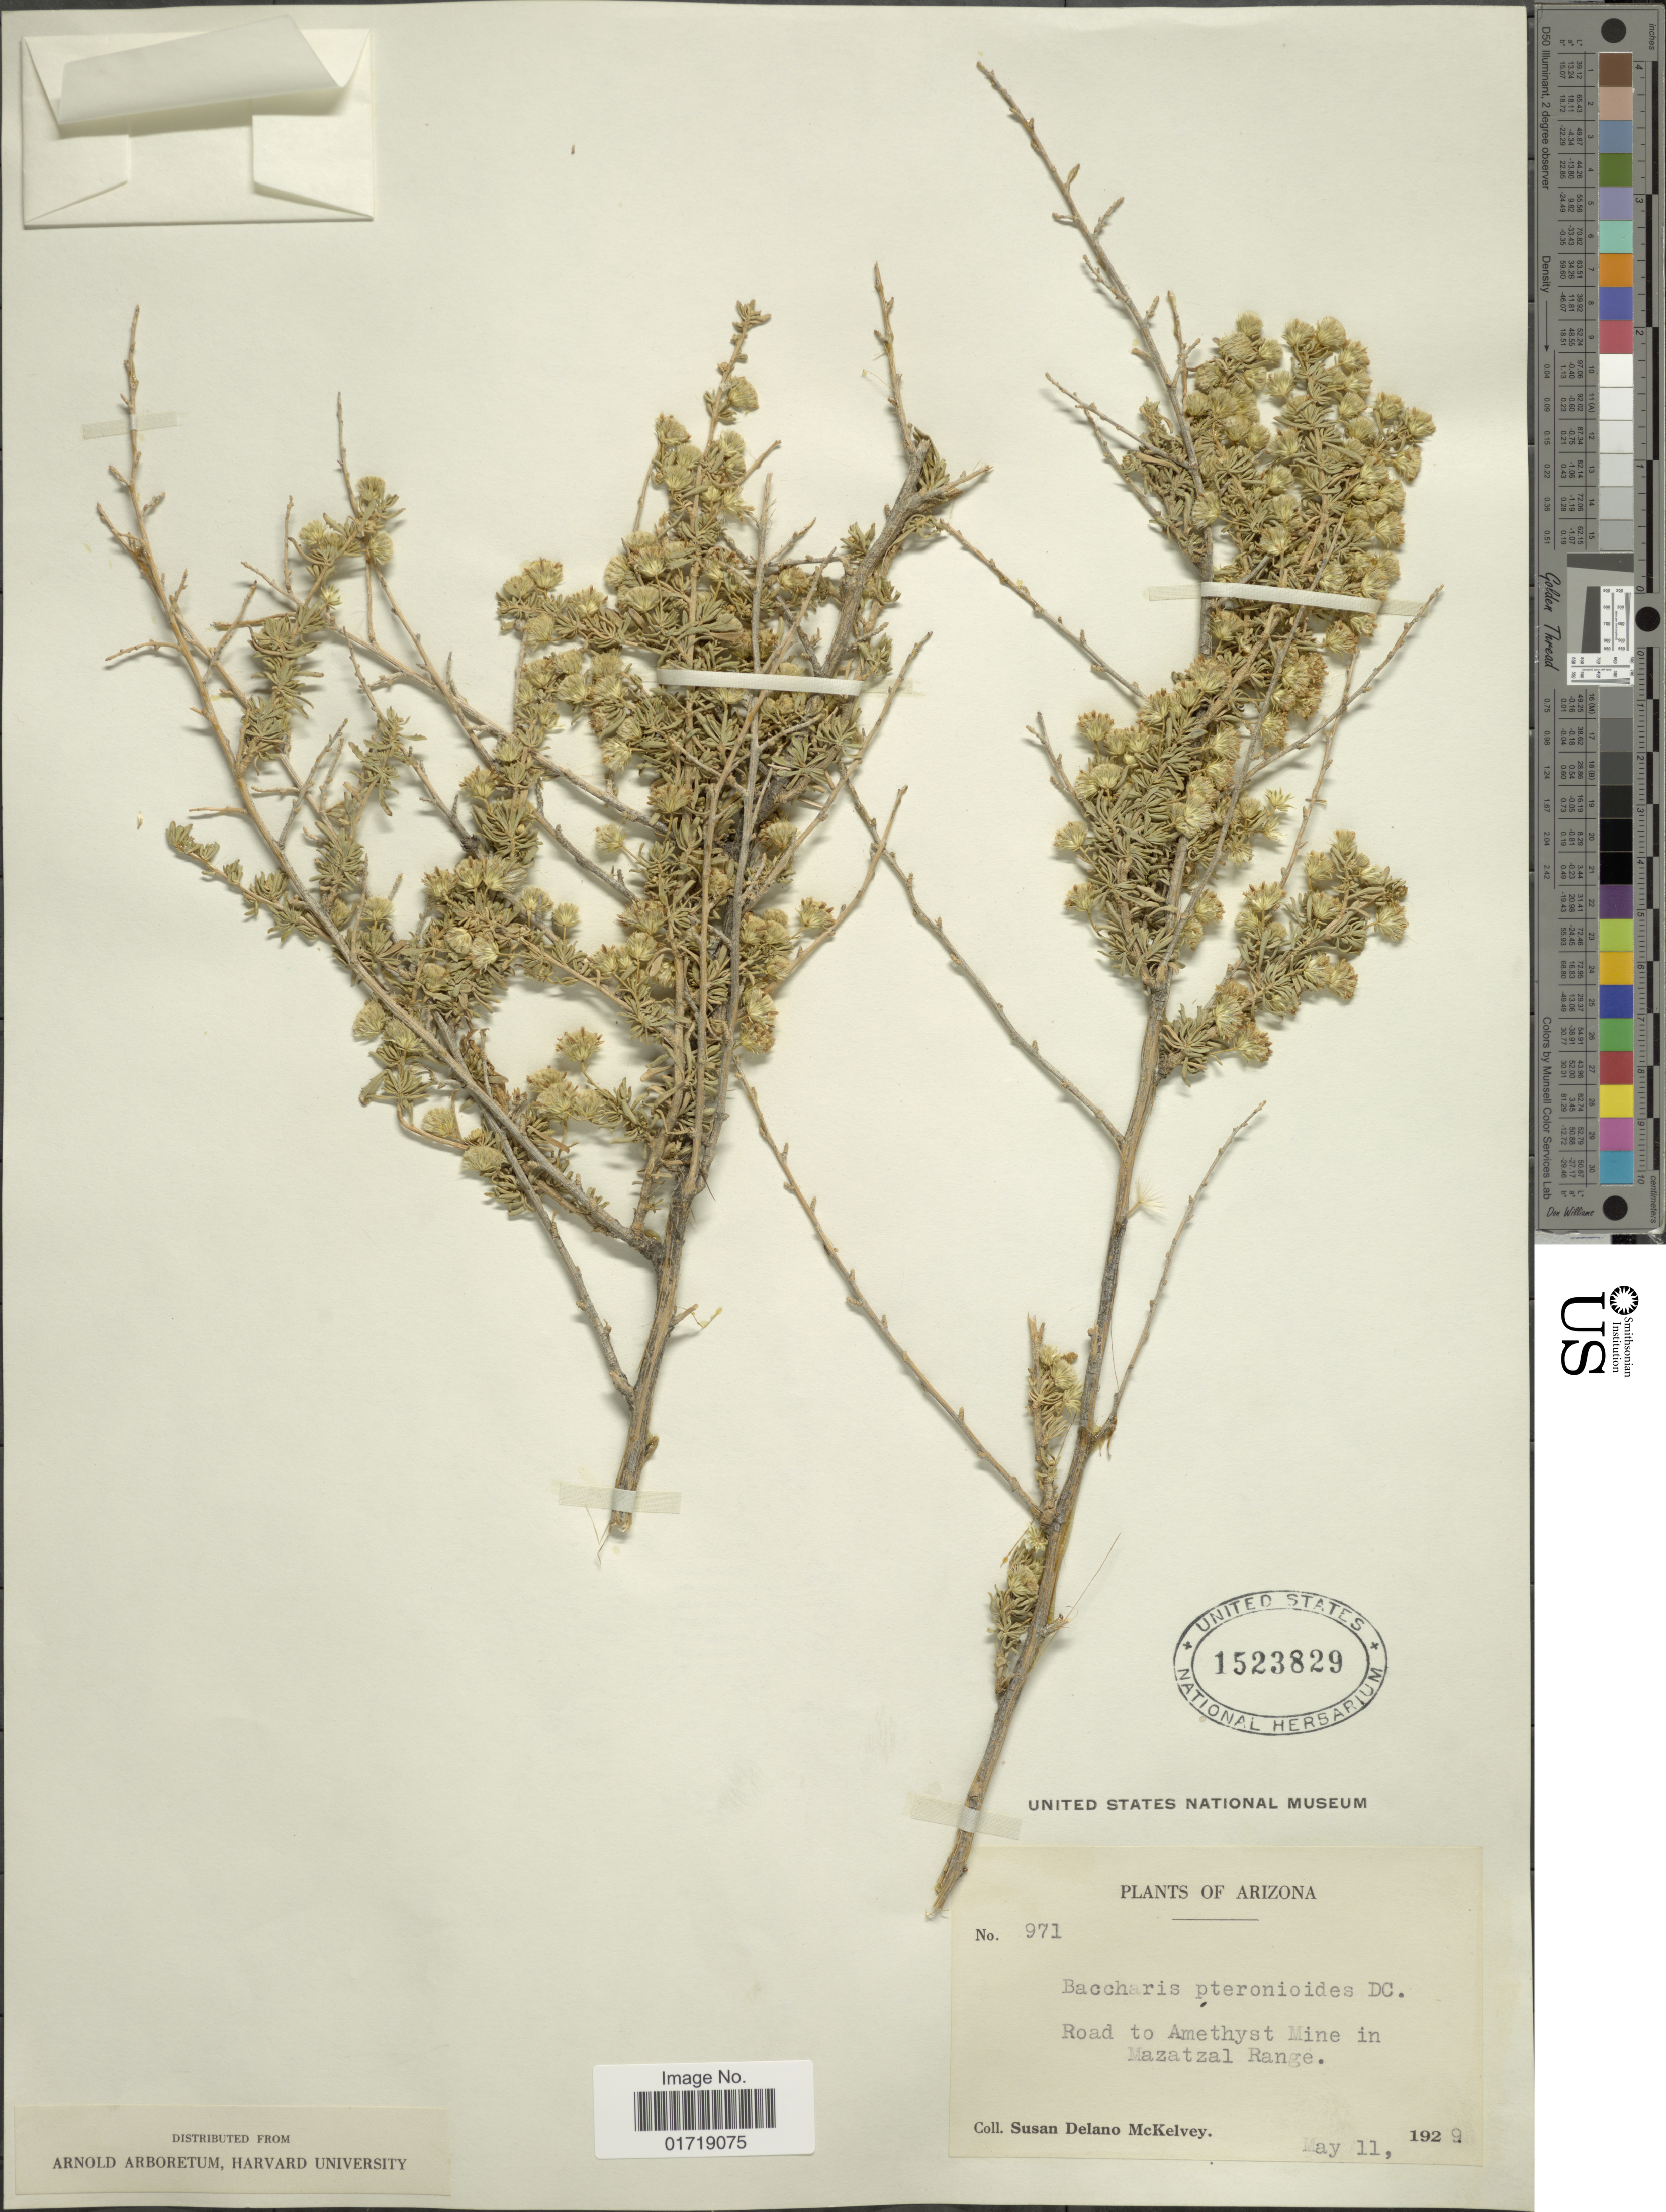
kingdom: Plantae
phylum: Tracheophyta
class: Magnoliopsida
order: Asterales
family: Asteraceae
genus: Baccharis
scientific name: Baccharis pteronioides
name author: DC.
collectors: S. A. McKelvey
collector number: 971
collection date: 1929-05-11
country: United States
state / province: Arizona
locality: Road to Amethyst MIne in Mazatzal Range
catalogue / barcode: US 1523829